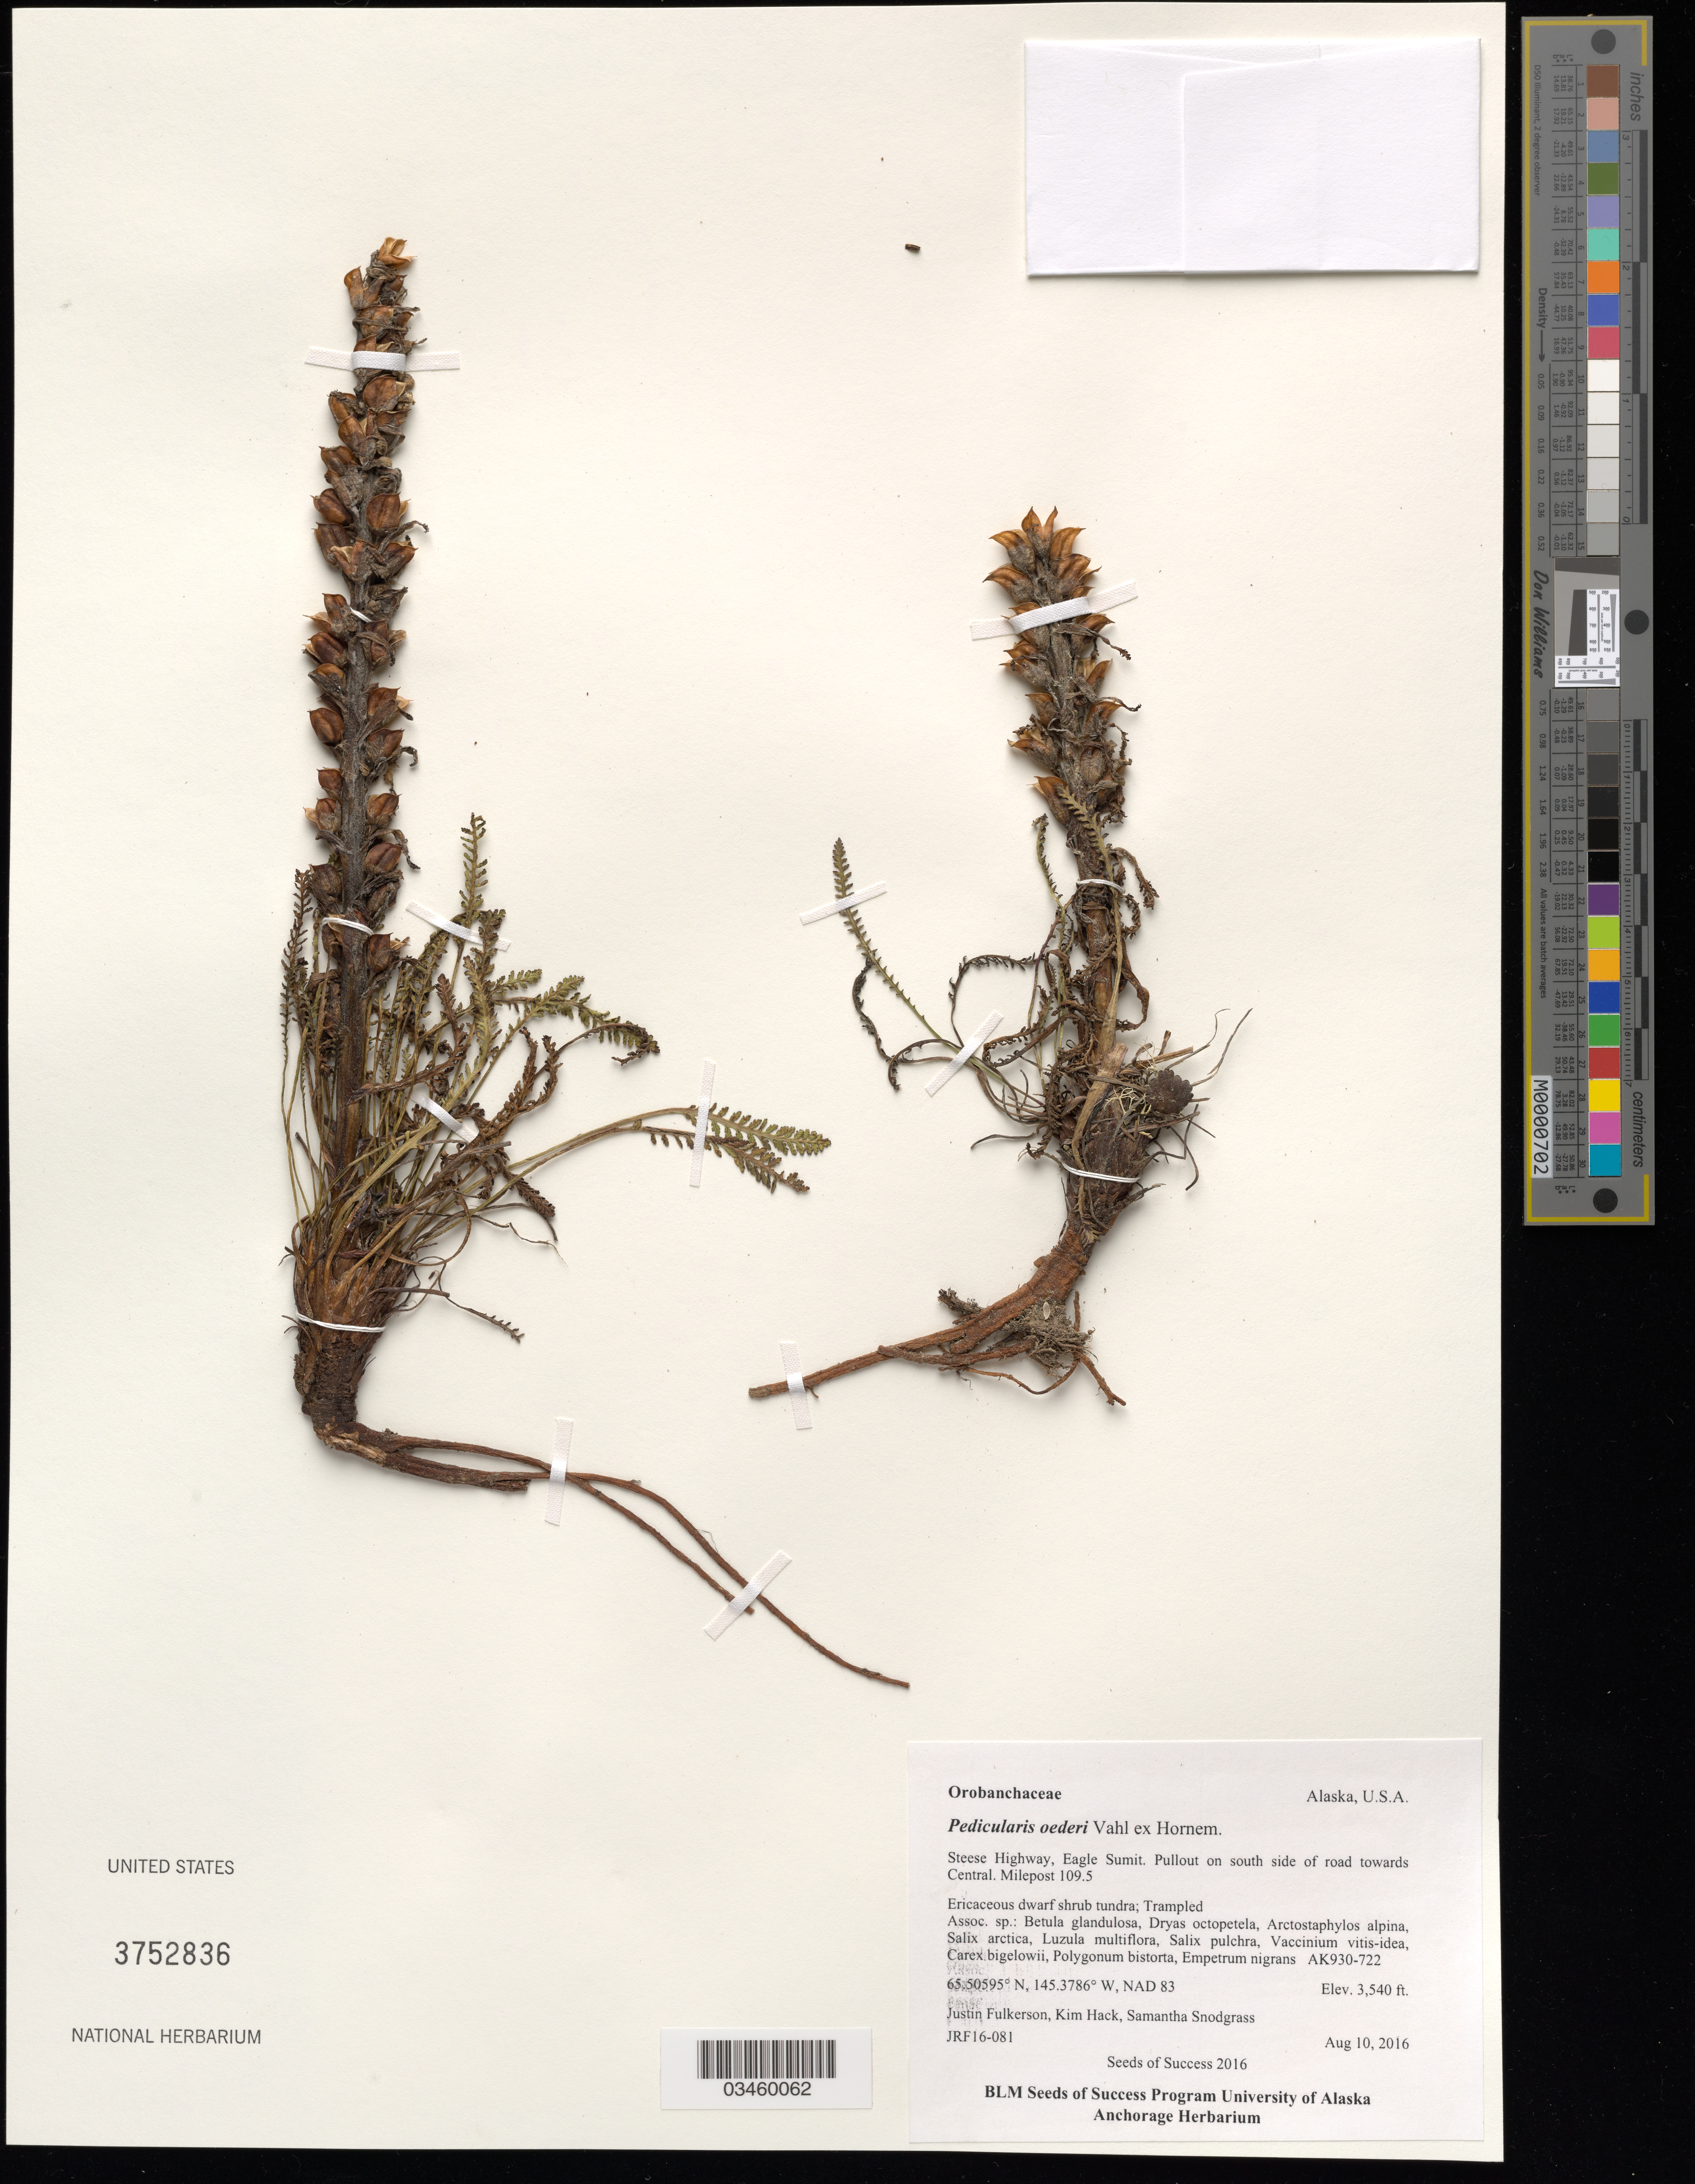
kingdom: Plantae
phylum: Tracheophyta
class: Magnoliopsida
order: Lamiales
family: Orobanchaceae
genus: Pedicularis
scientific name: Pedicularis oederi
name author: Vahl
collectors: J. Fulkerson, K. Hack & S. Snodgrass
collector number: AK930-722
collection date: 2016-08-10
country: United States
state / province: Alaska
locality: Steese Hwy, Eagle Summit pullout on south side of road towards Central Milepost 109.5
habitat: Ericaceous dwarf shrub tundra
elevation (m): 1079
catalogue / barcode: US 3752836